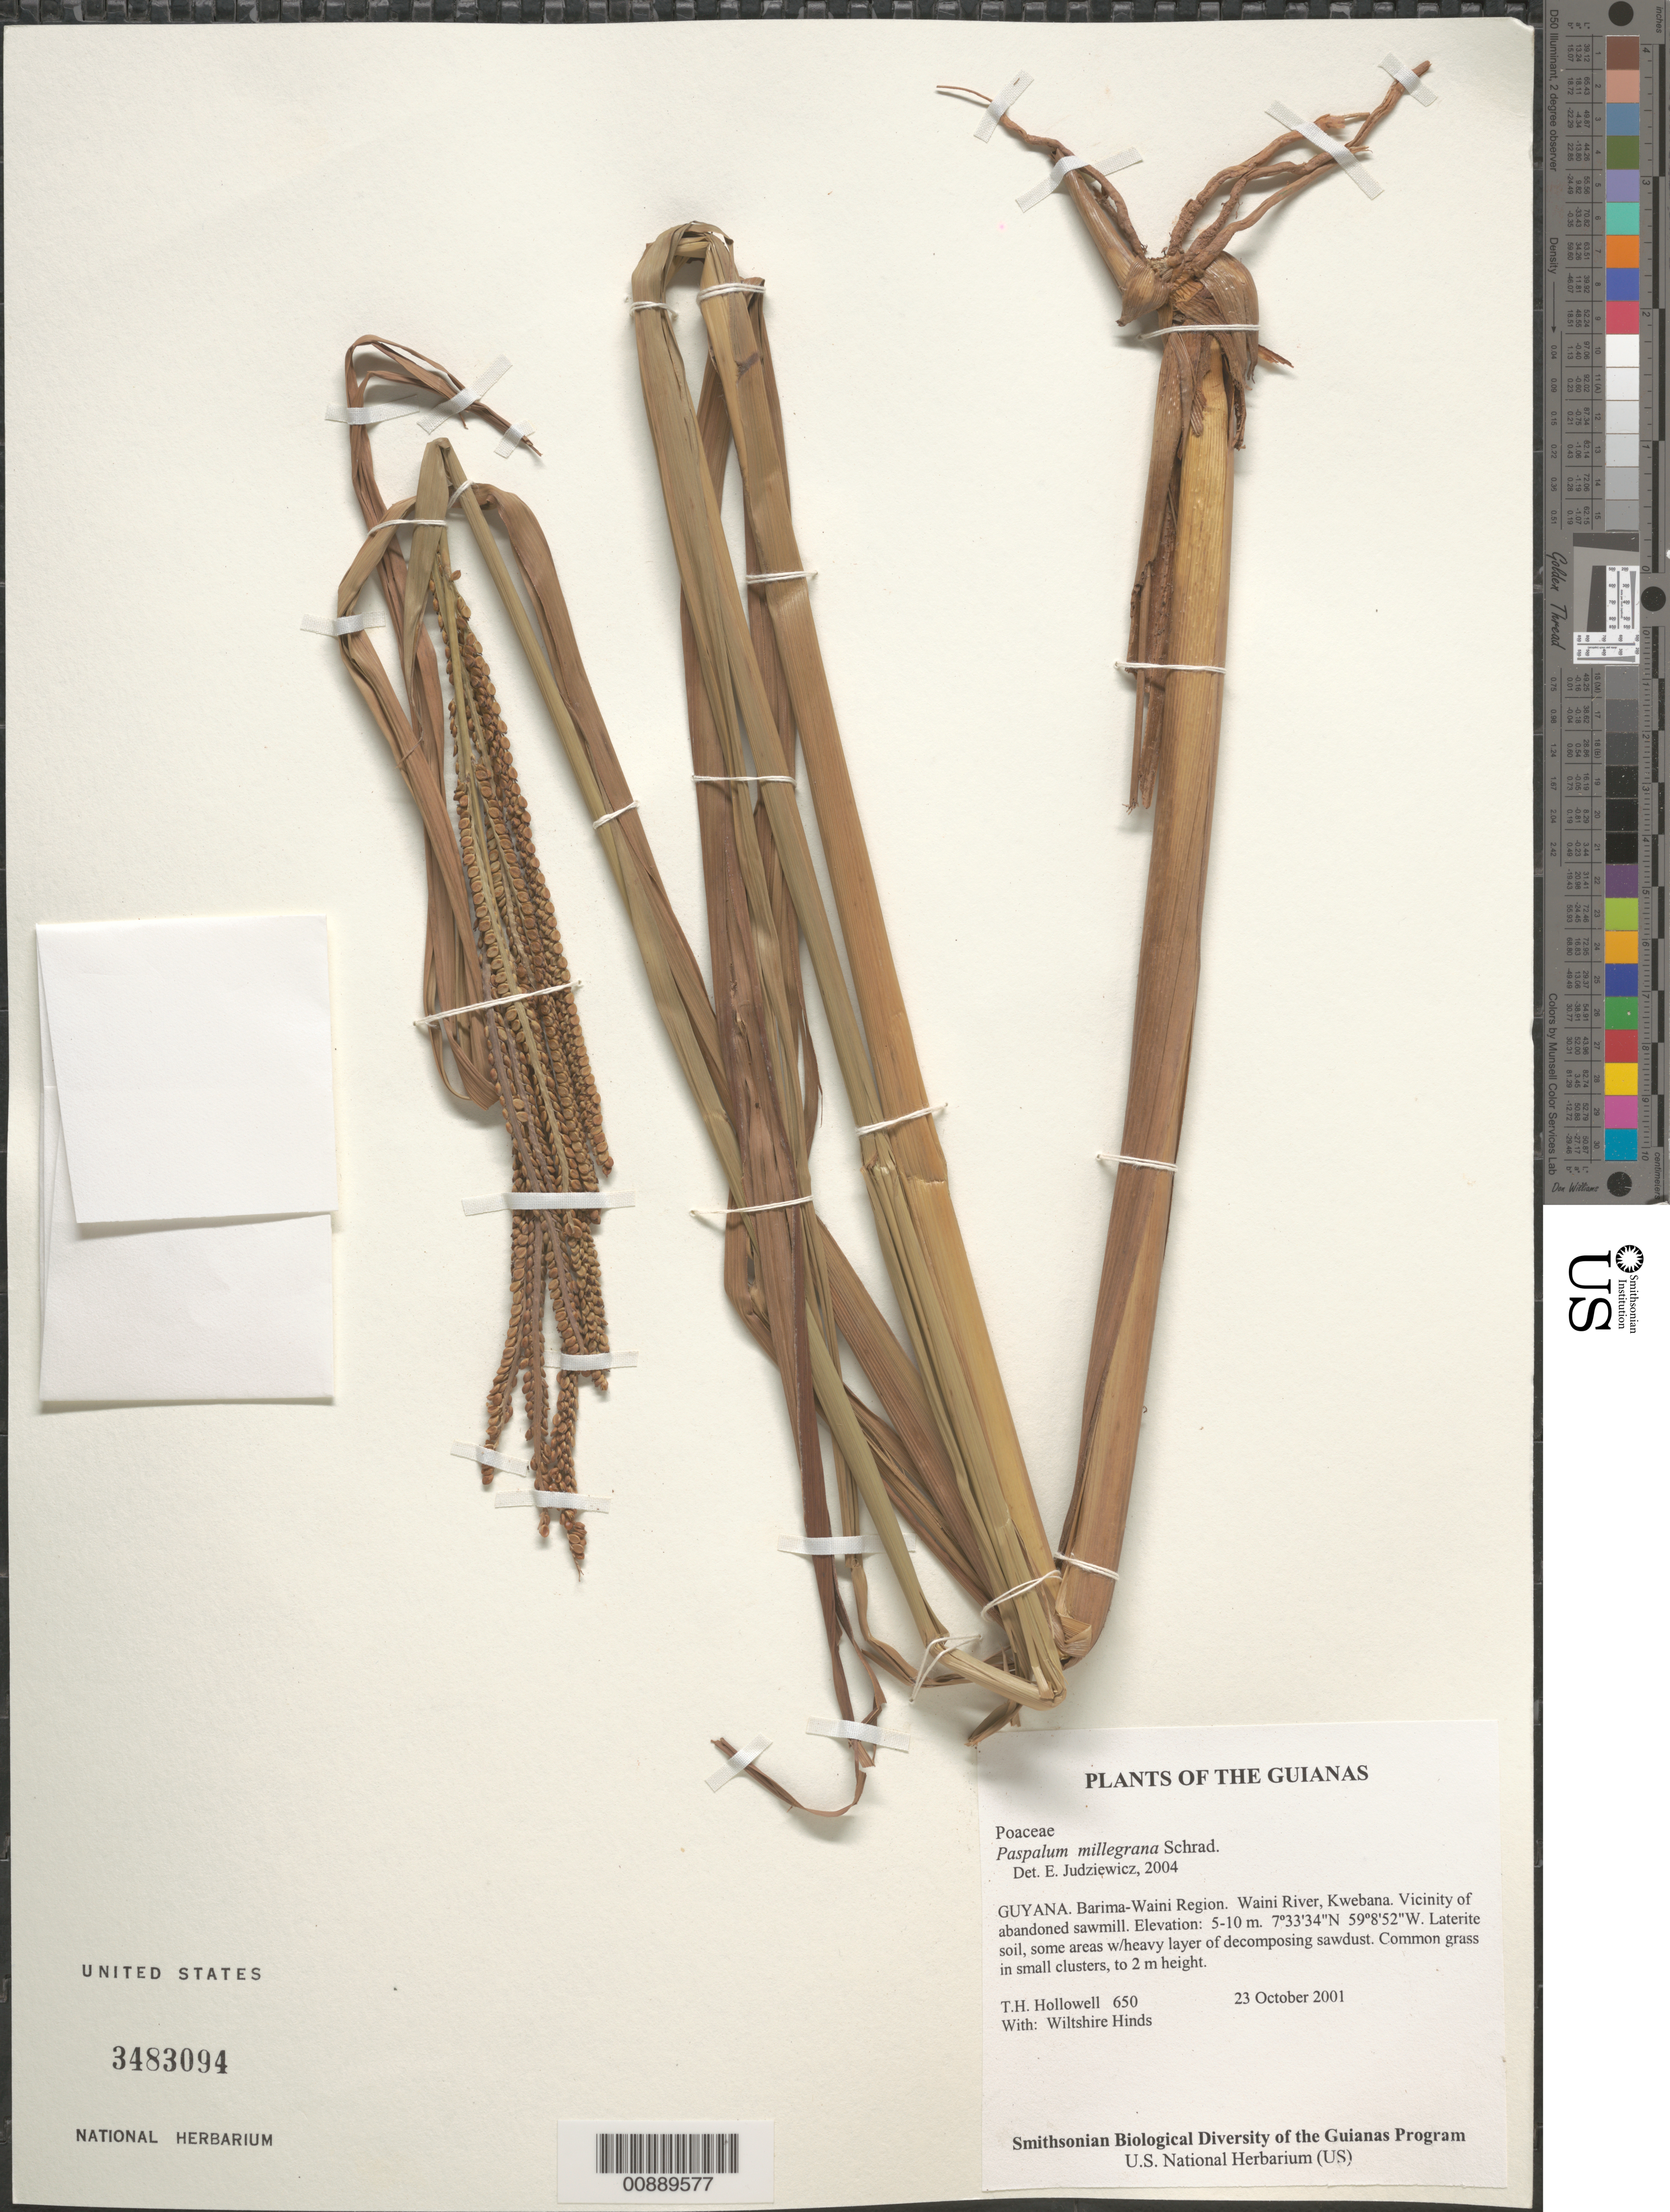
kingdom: Plantae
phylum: Tracheophyta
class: Liliopsida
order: Poales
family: Poaceae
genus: Paspalum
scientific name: Paspalum millegrana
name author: Schrad.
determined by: Judziewicz, E. J.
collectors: T. Hollowell & W. Hinds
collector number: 650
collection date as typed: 23 October 2001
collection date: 2001-10-23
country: Guyana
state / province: Barima-Waini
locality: Waini River, Kwebana. Vicinity of abandoned sawmill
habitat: Laterite soil, some areas w/heavy layer of decomposing sawdust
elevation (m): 5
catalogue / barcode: US 3483094